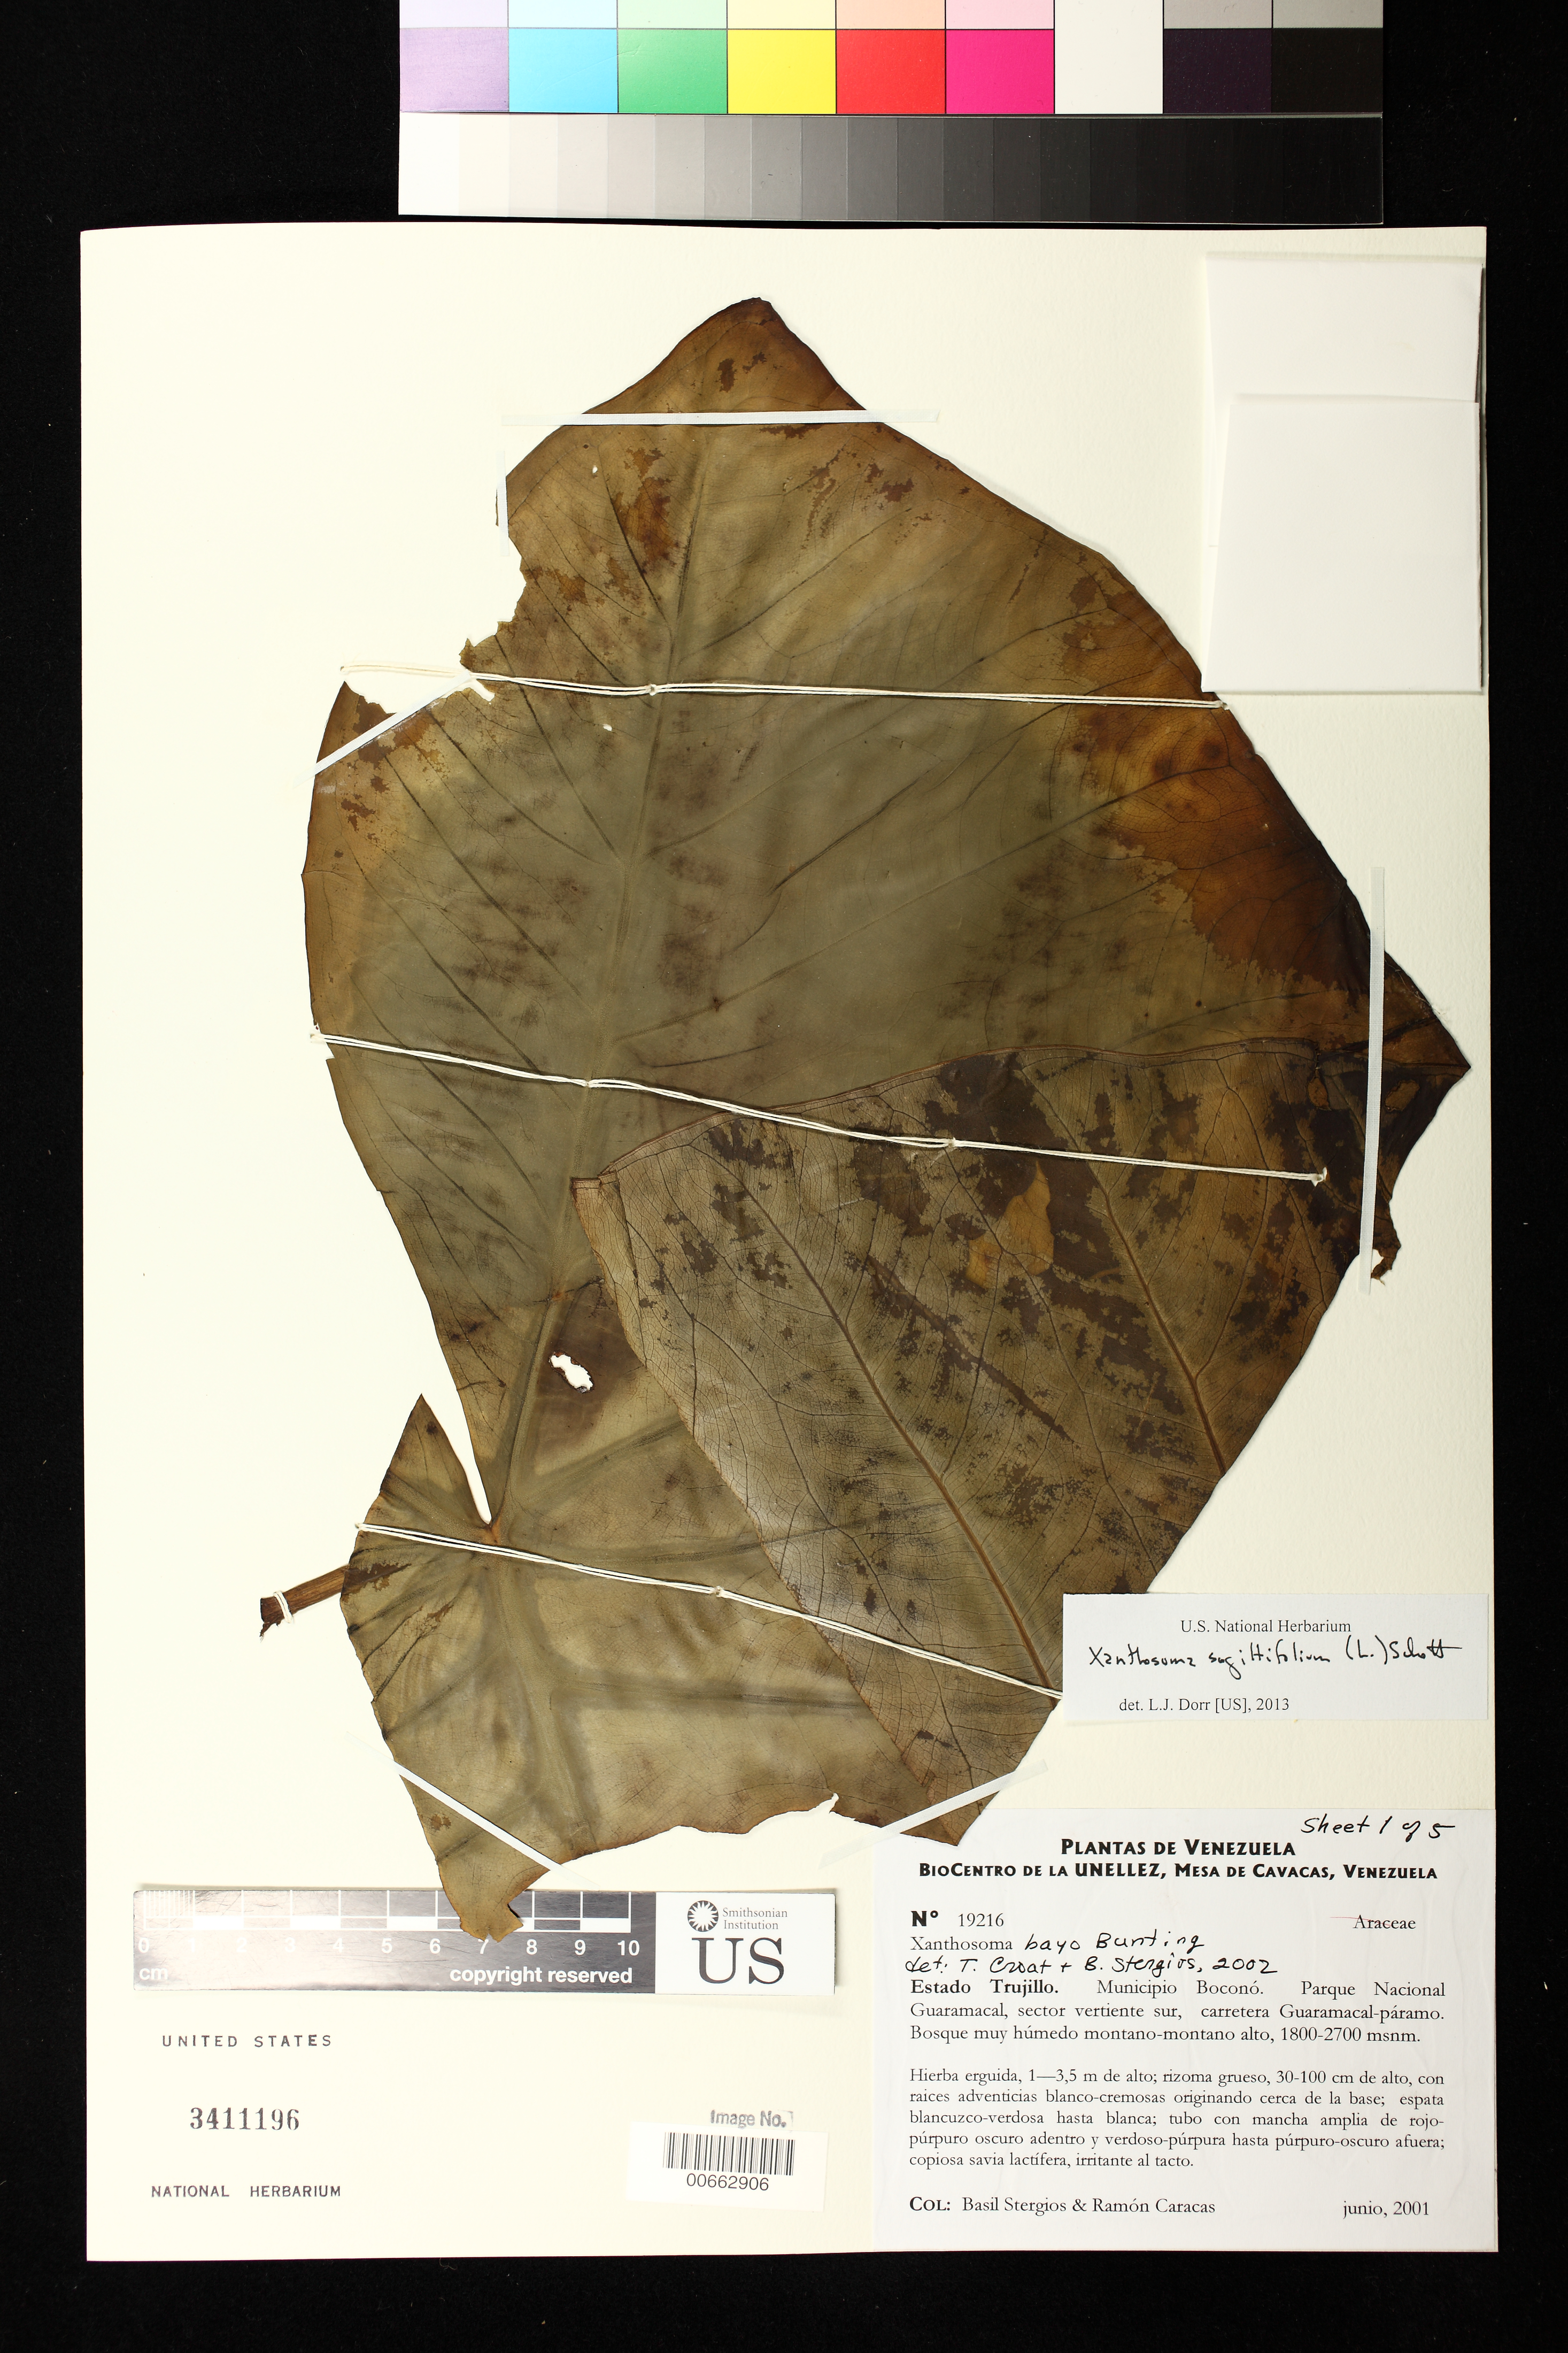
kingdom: Plantae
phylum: Tracheophyta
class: Liliopsida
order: Alismatales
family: Araceae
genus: Xanthosoma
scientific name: Xanthosoma stergiosii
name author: Croat & Delannay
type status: Isotype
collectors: B. G. Stergios & R. Caracas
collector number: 19216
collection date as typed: Jun 2001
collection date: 2001-06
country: Venezuela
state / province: Trujillo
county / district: Boconó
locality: Parque Nacional Guaramacal, sector vertiente sur, carretera Guaramacal-páramo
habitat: Bosque muy húmedo montano-montano alto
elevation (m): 1800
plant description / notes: K, MO, PORT, US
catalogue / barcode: US 3411196